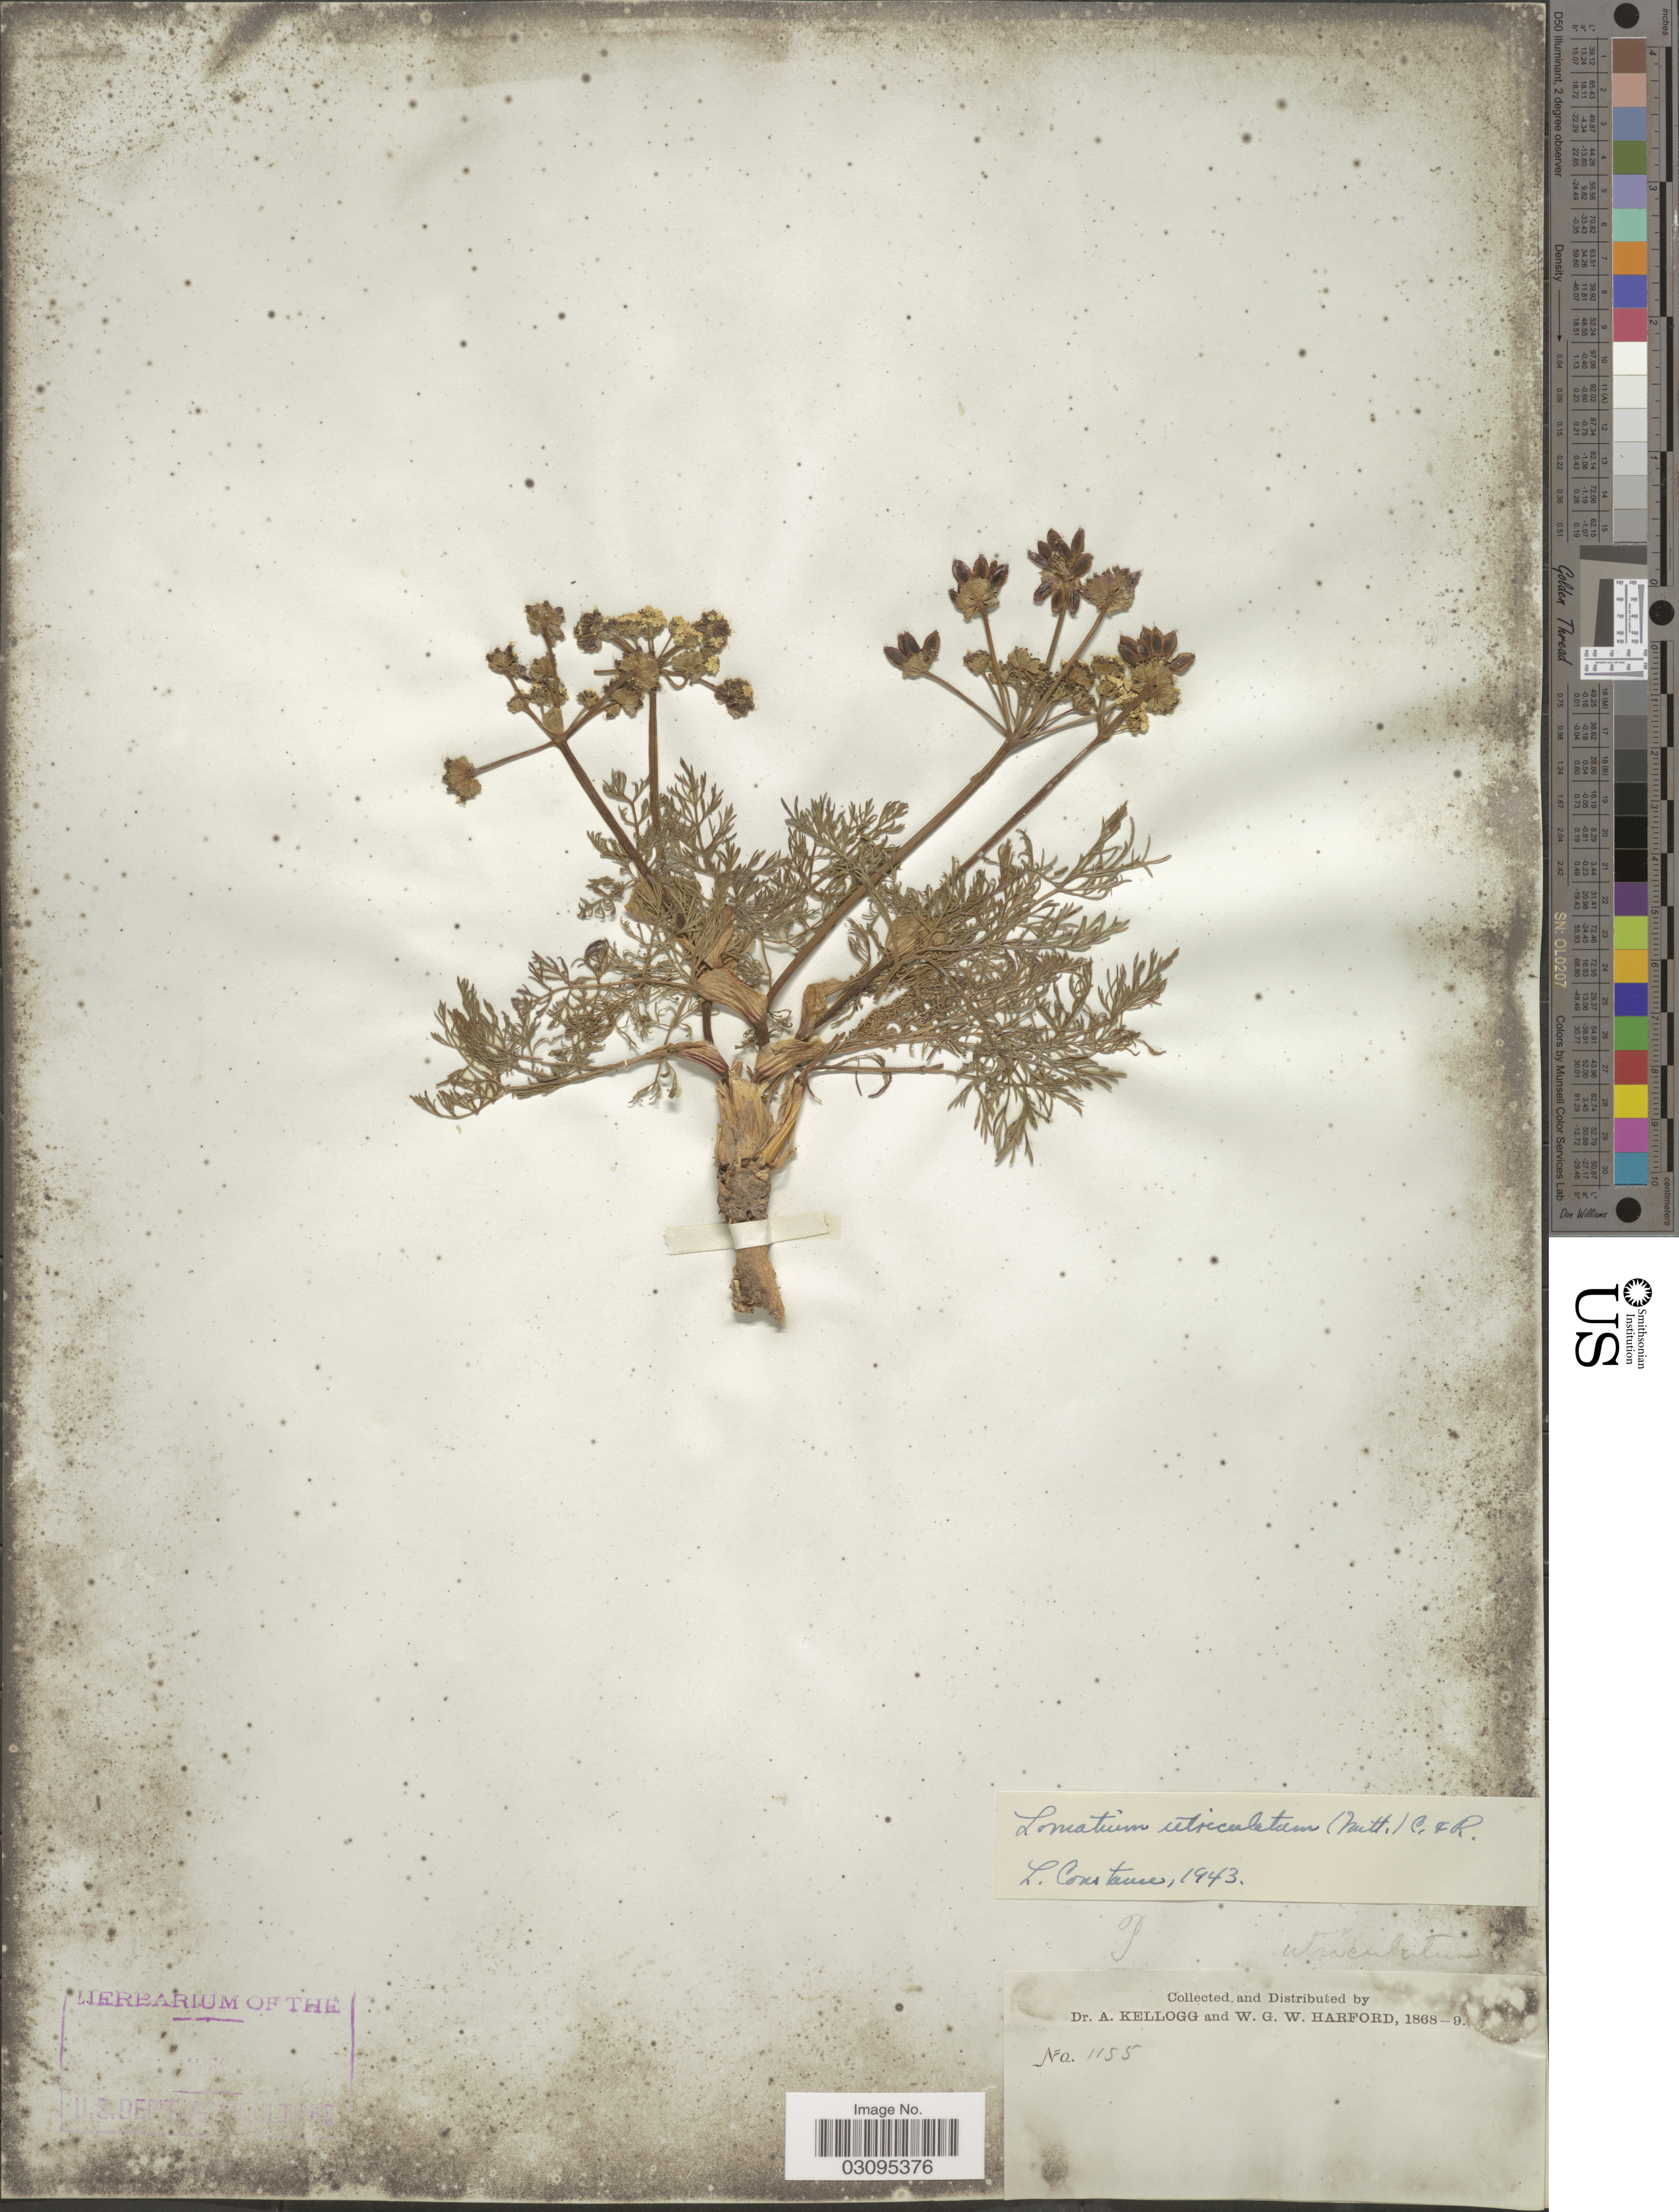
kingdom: Plantae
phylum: Tracheophyta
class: Magnoliopsida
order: Apiales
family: Apiaceae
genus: Lomatium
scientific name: Lomatium utriculatum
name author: (Nutt. ex Torr. & A. Gray) J.M. Coult. & Rose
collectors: A. Kellogg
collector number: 1155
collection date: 1868/1869